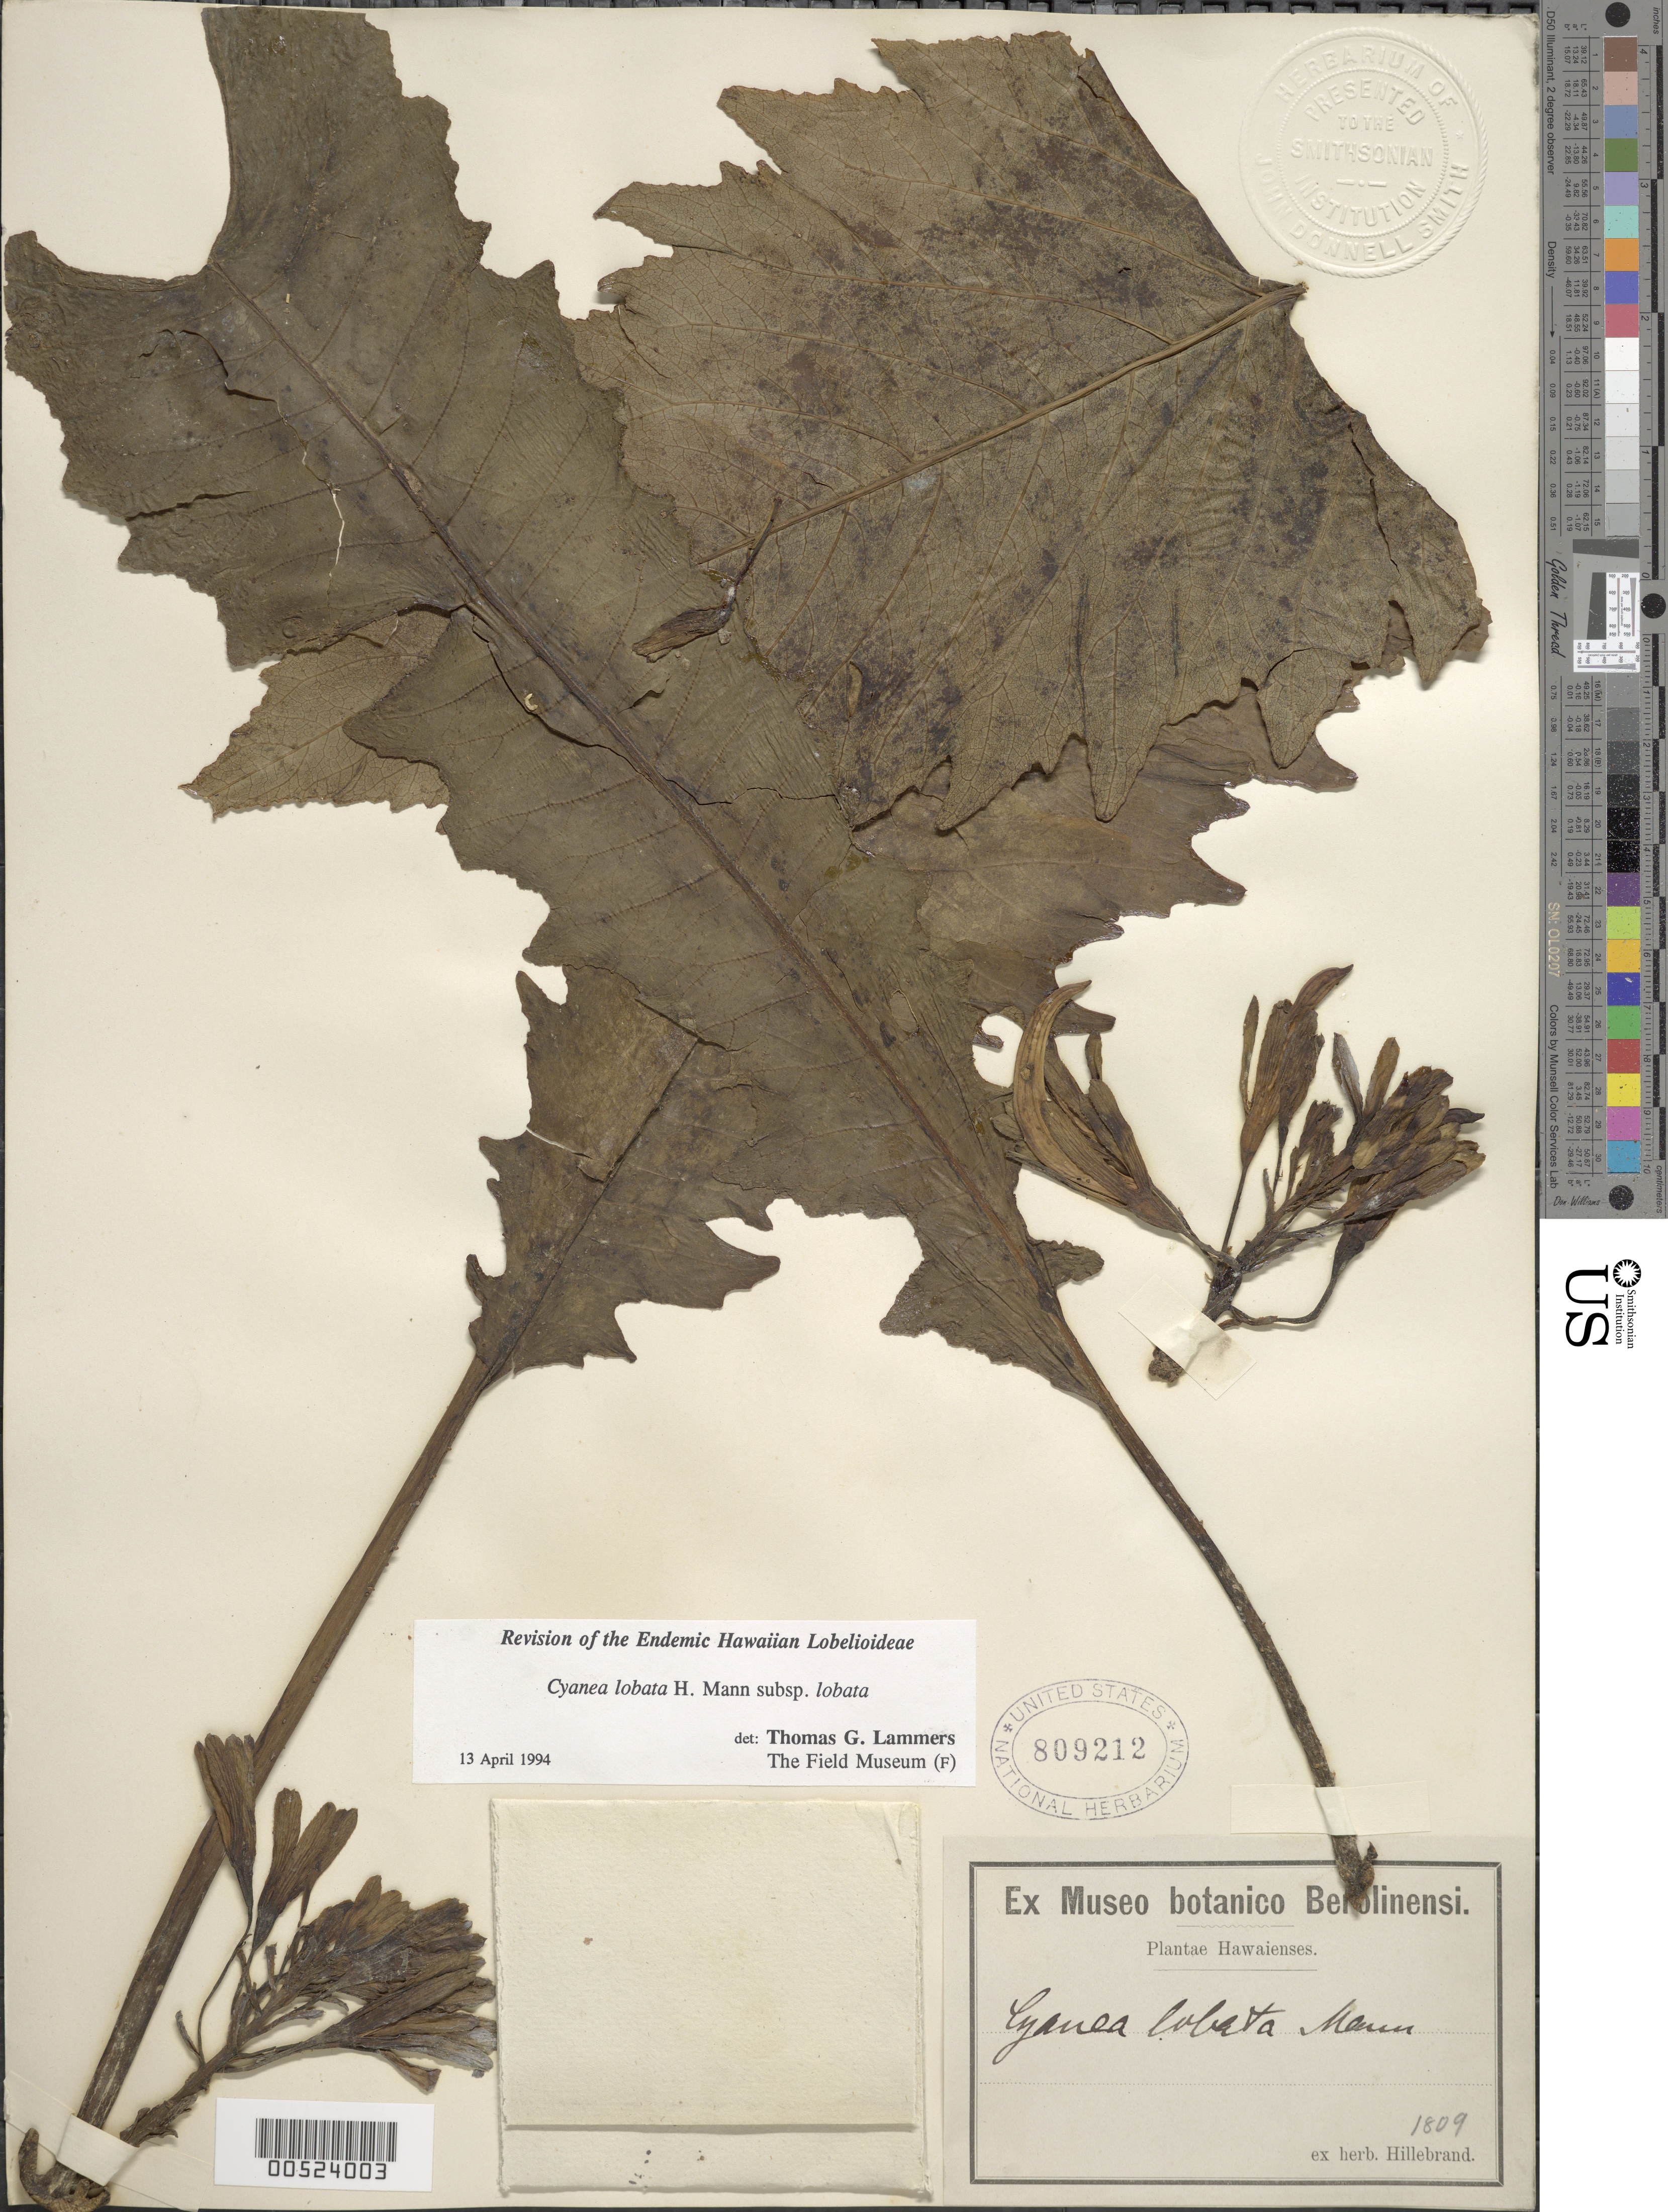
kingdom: Plantae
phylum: Tracheophyta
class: Magnoliopsida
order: Asterales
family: Campanulaceae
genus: Cyanea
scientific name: Cyanea lobata subsp. lobata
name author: H. Mann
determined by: Lammers, T. G.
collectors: W. Hillebrand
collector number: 1809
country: United States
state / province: Hawaii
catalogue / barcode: US 809212